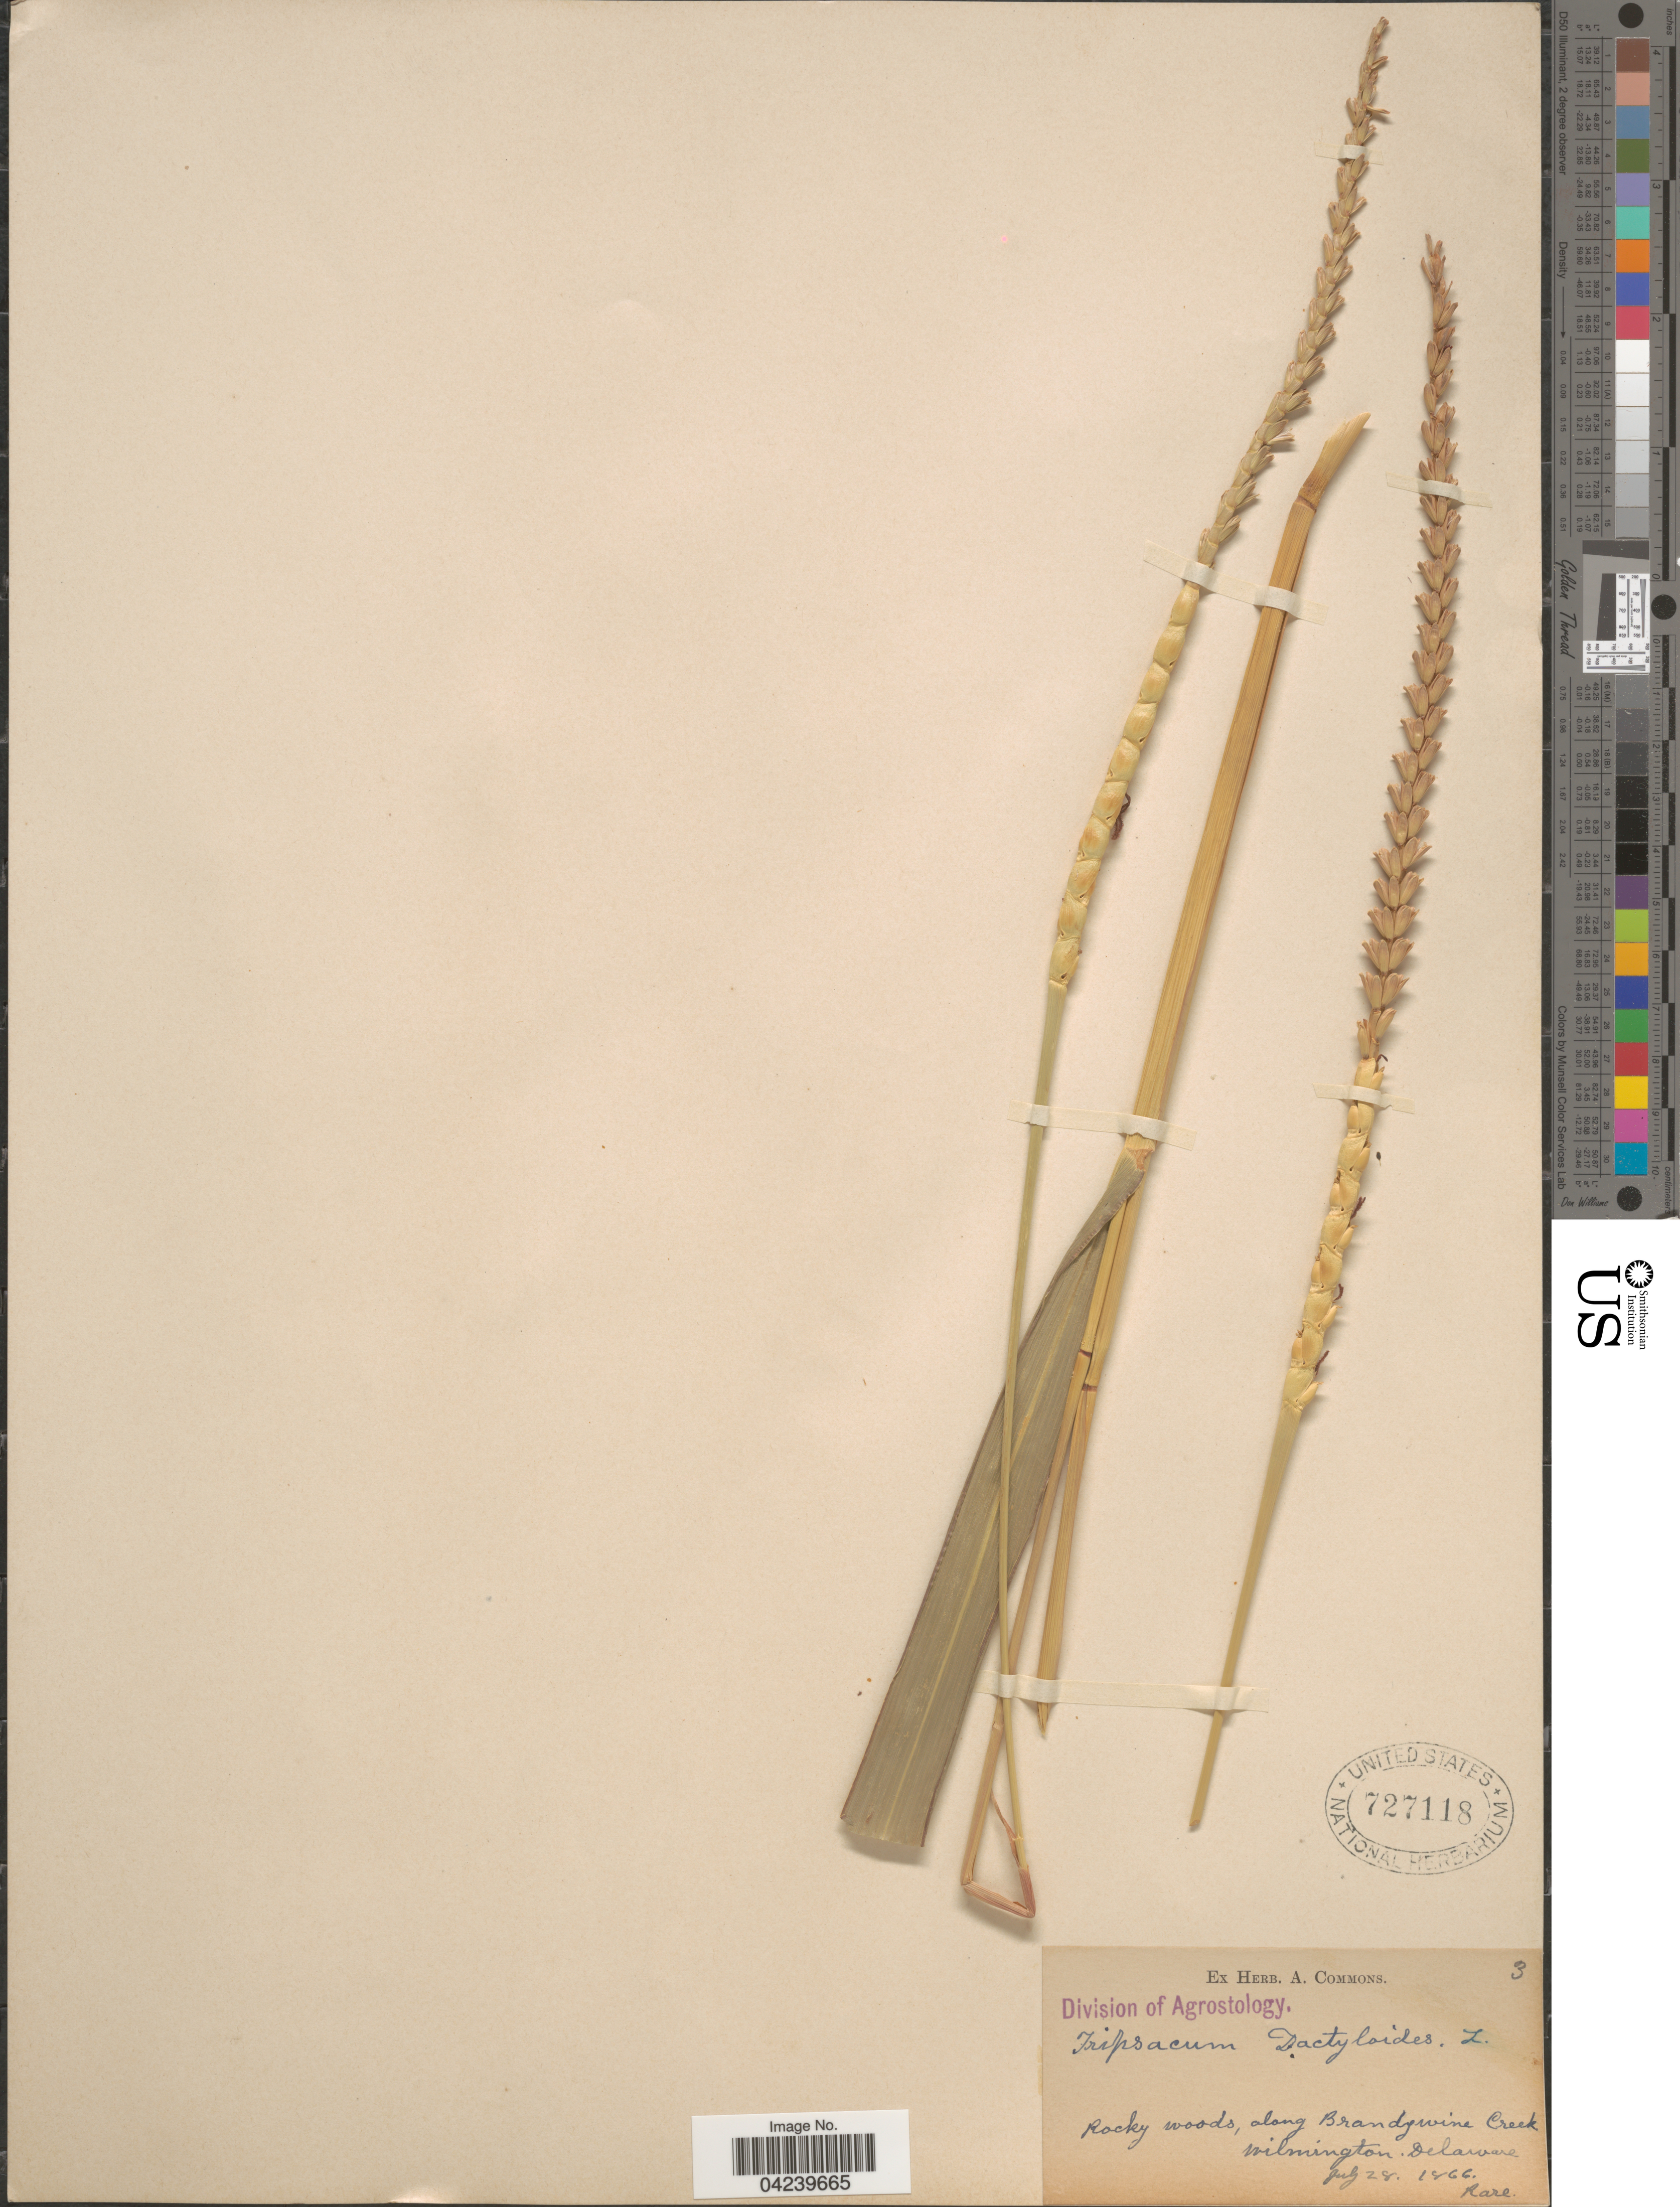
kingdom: Plantae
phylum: Tracheophyta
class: Liliopsida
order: Poales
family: Poaceae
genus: Tripsacum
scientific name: Tripsacum dactyloides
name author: (L.) L.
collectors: ex herb. A. Commons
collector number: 3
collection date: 1866-07-28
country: United States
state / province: Delaware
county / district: New Castle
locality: Rocky woods, along Brandywine Creek. Wilmington.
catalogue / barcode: US 727118